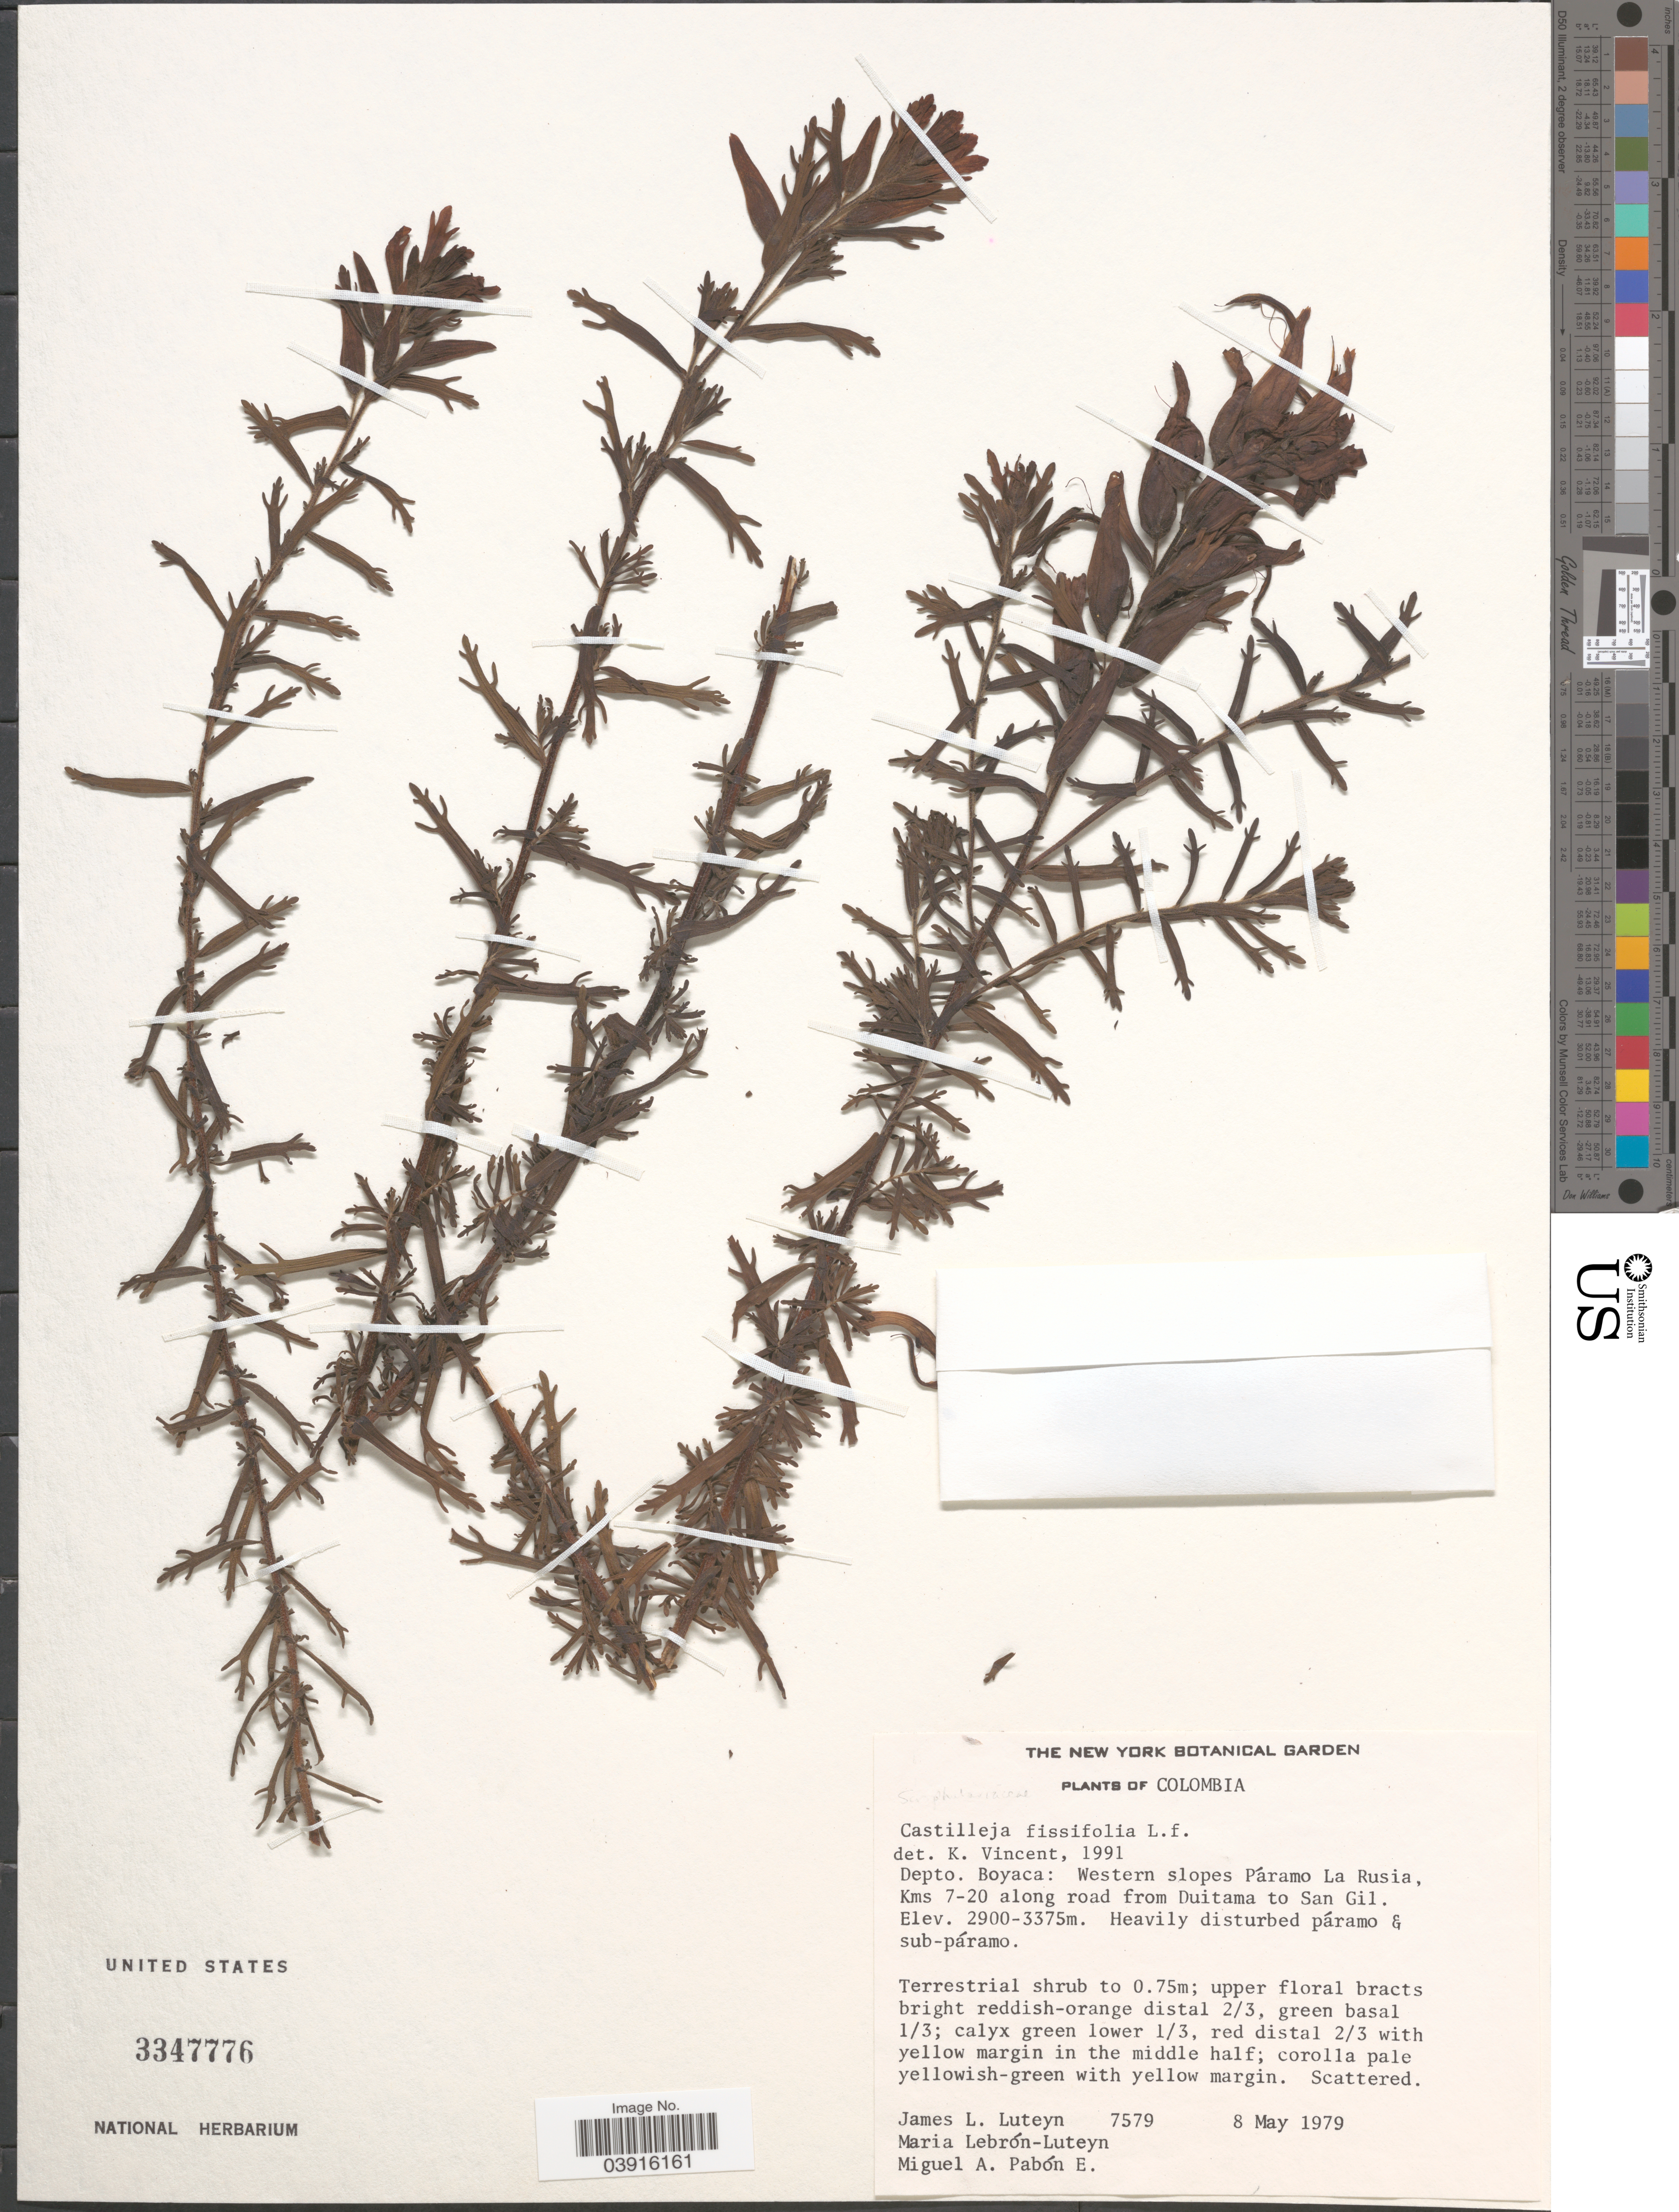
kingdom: Plantae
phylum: Tracheophyta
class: Magnoliopsida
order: Lamiales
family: Orobanchaceae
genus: Castilleja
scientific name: Castilleja fissifolia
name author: L. f.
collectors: J. Luteyn, M. L. Lebrón-Luteyn & M. A. Pabon E.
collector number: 7579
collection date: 1979-05-08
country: Colombia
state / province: Boyacá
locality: Depto. Boyacá: Western slopes Páramo La Rusia, Kms 7-20 along road from Duitama to San Gil.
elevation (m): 2900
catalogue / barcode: US 3347776